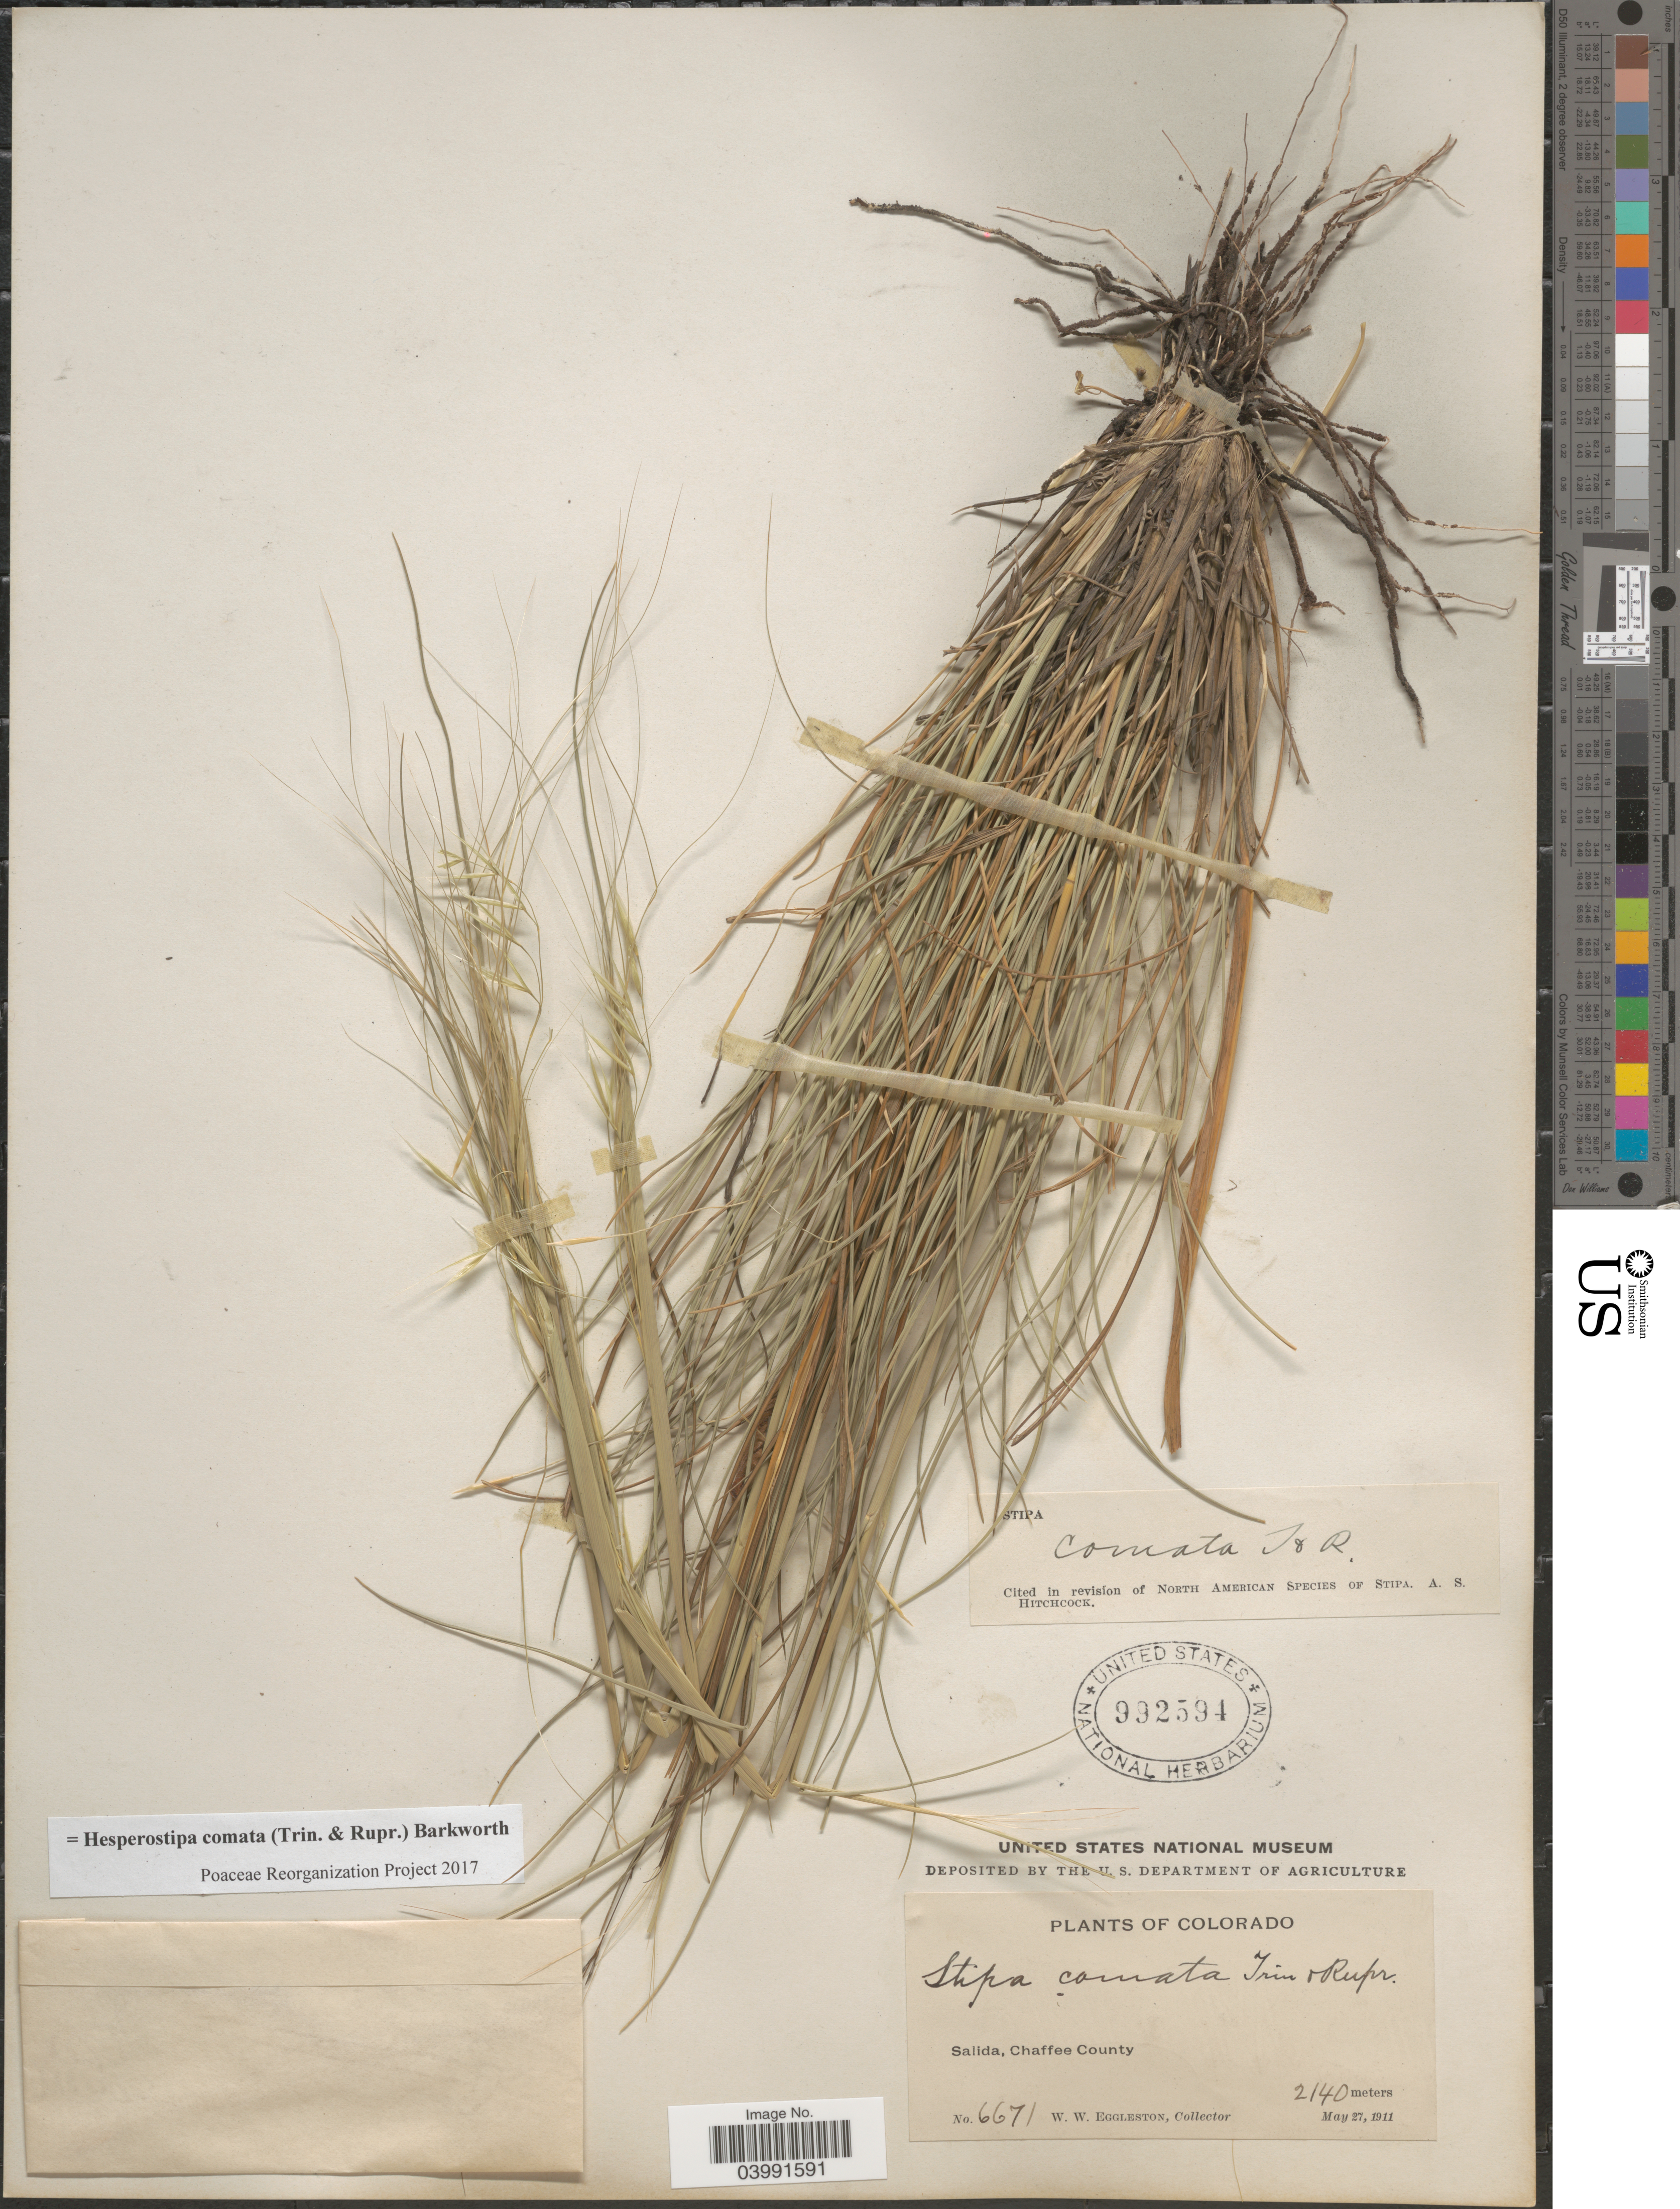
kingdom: Plantae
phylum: Tracheophyta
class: Liliopsida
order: Poales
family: Poaceae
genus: Hesperostipa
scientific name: Hesperostipa comata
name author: (Trin. & Rupr.) Barkworth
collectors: W. W. Eggleston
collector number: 6671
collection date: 1911-05-27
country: United States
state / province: Colorado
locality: Salida, Chaffee County.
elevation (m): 2140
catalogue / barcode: US 992594